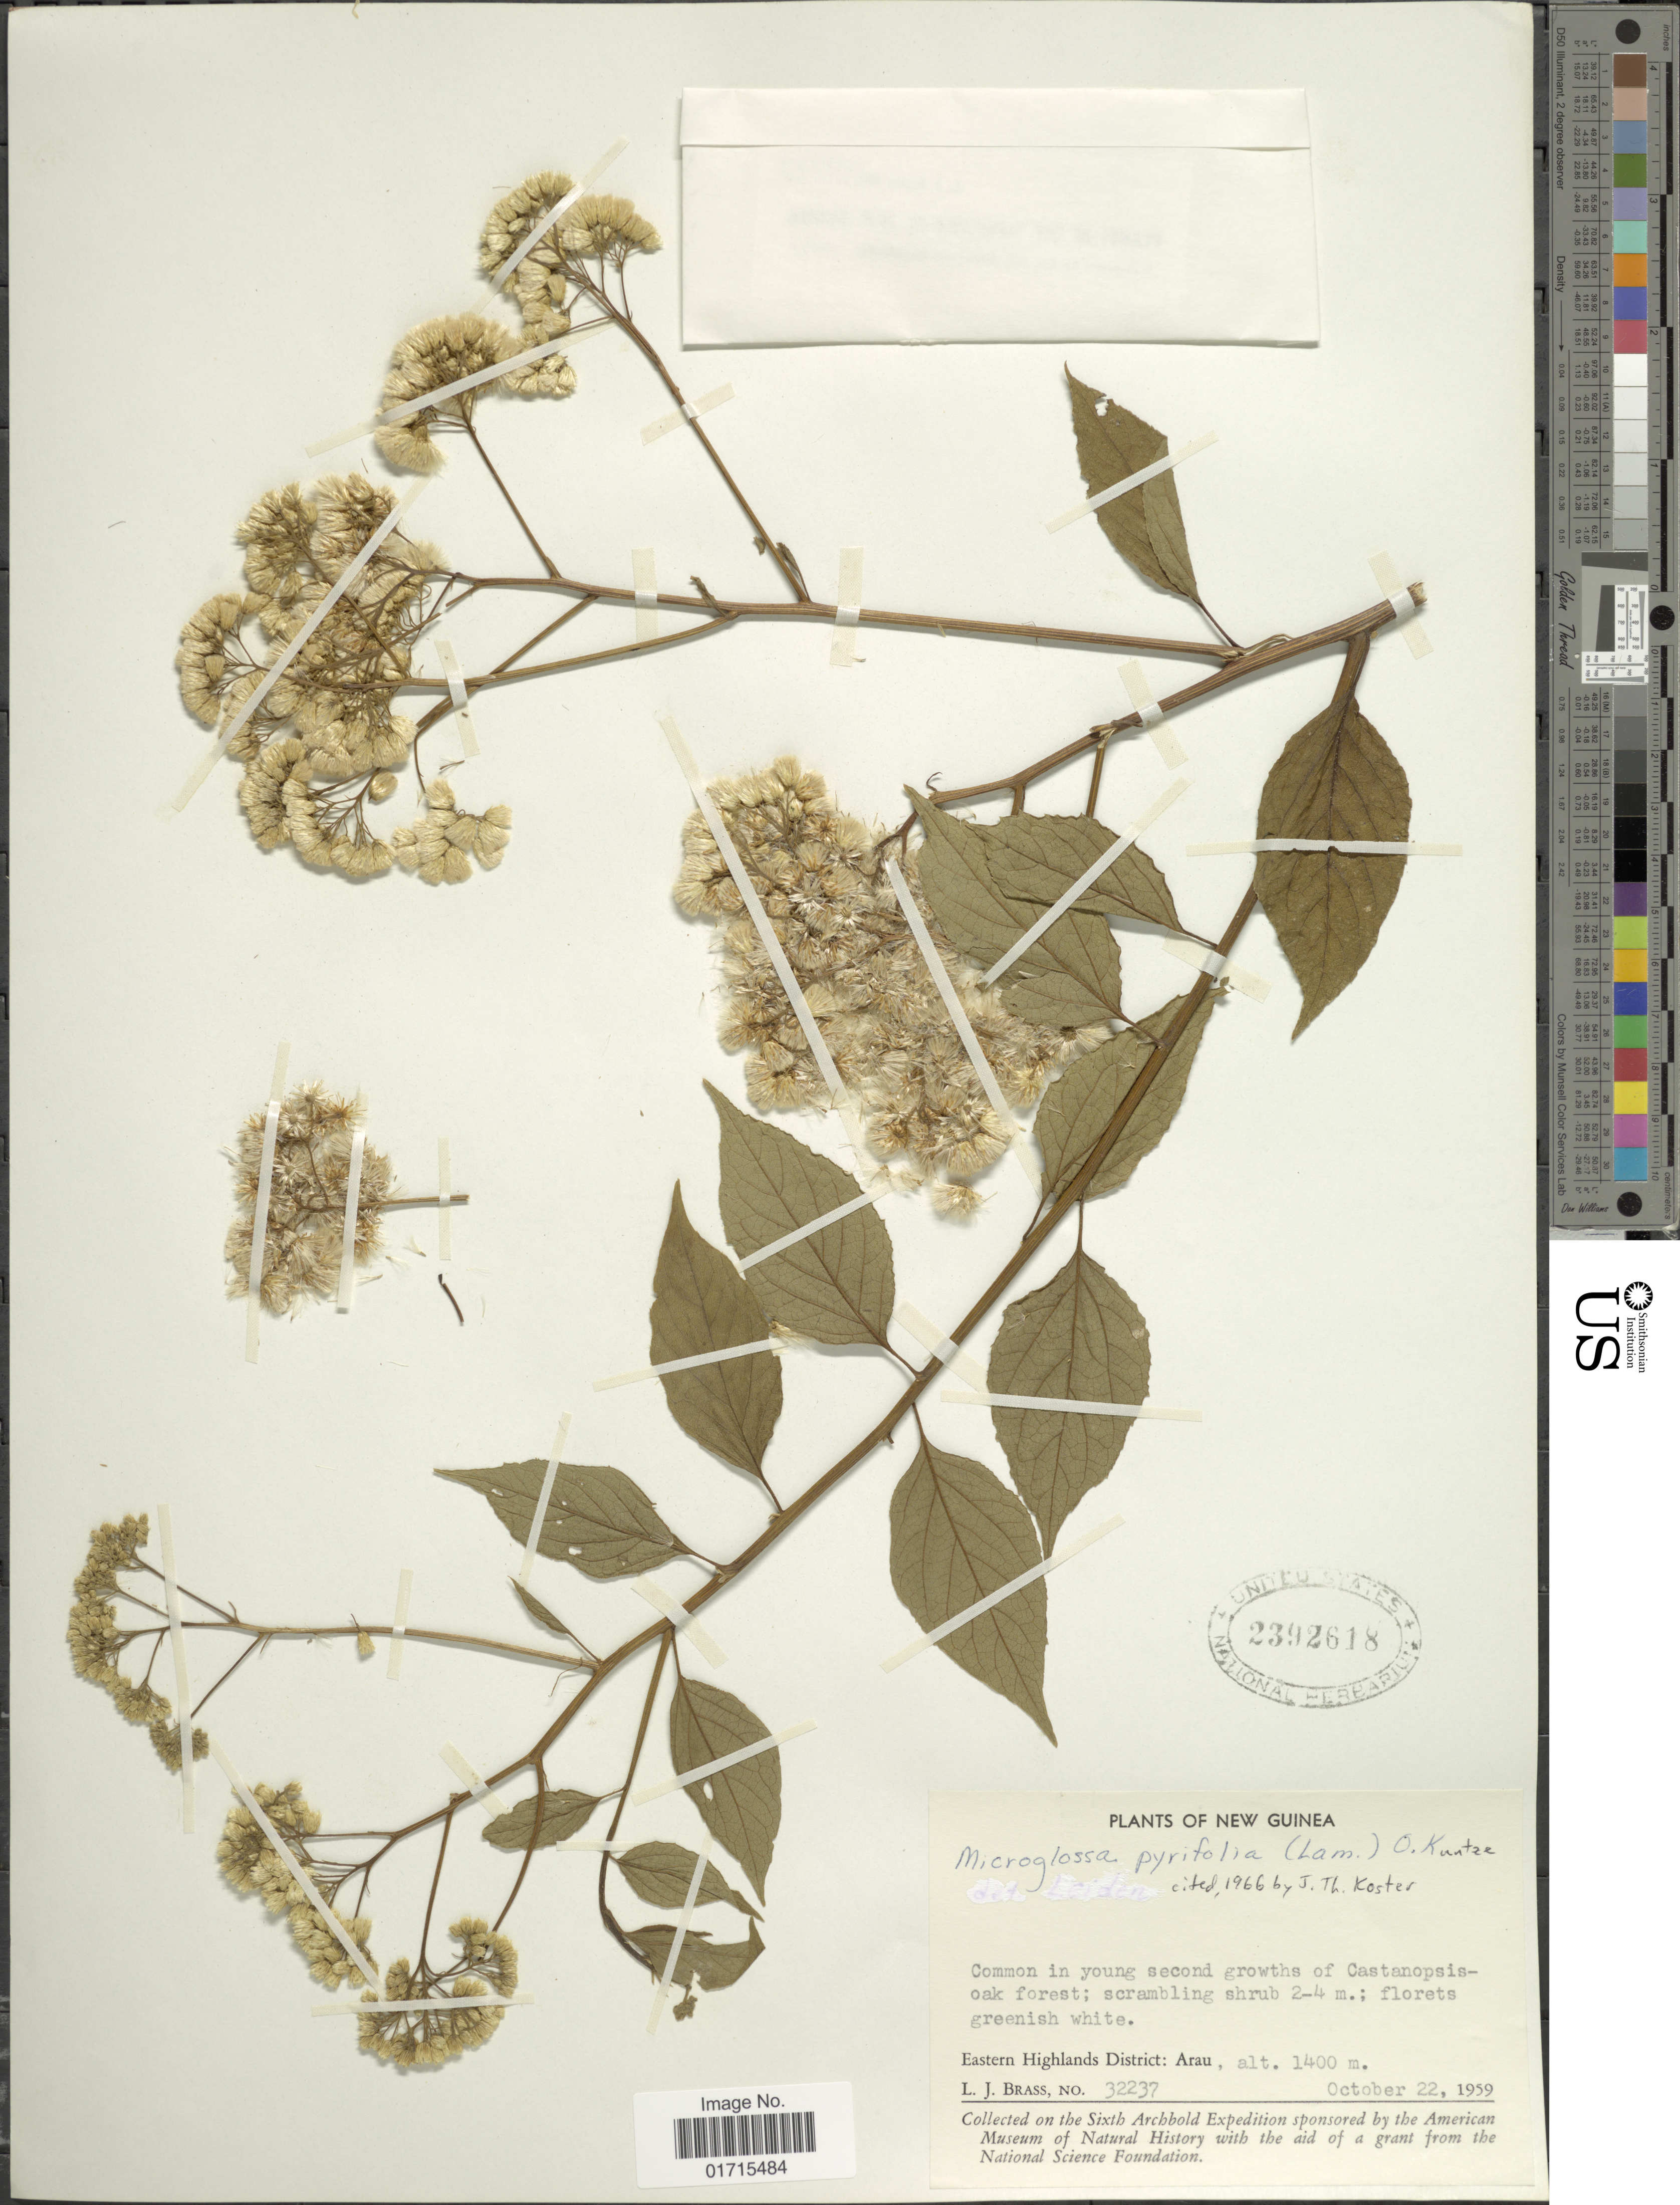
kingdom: Plantae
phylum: Tracheophyta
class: Magnoliopsida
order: Asterales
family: Asteraceae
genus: Microglossa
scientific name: Microglossa pyrifolia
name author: (Lam.) Kuntze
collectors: L. J. Brass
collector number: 32237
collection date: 1959-10-22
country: Papua New Guinea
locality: New Guinea. Eastern Highlands District: Arau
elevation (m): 1400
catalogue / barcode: US 2392618